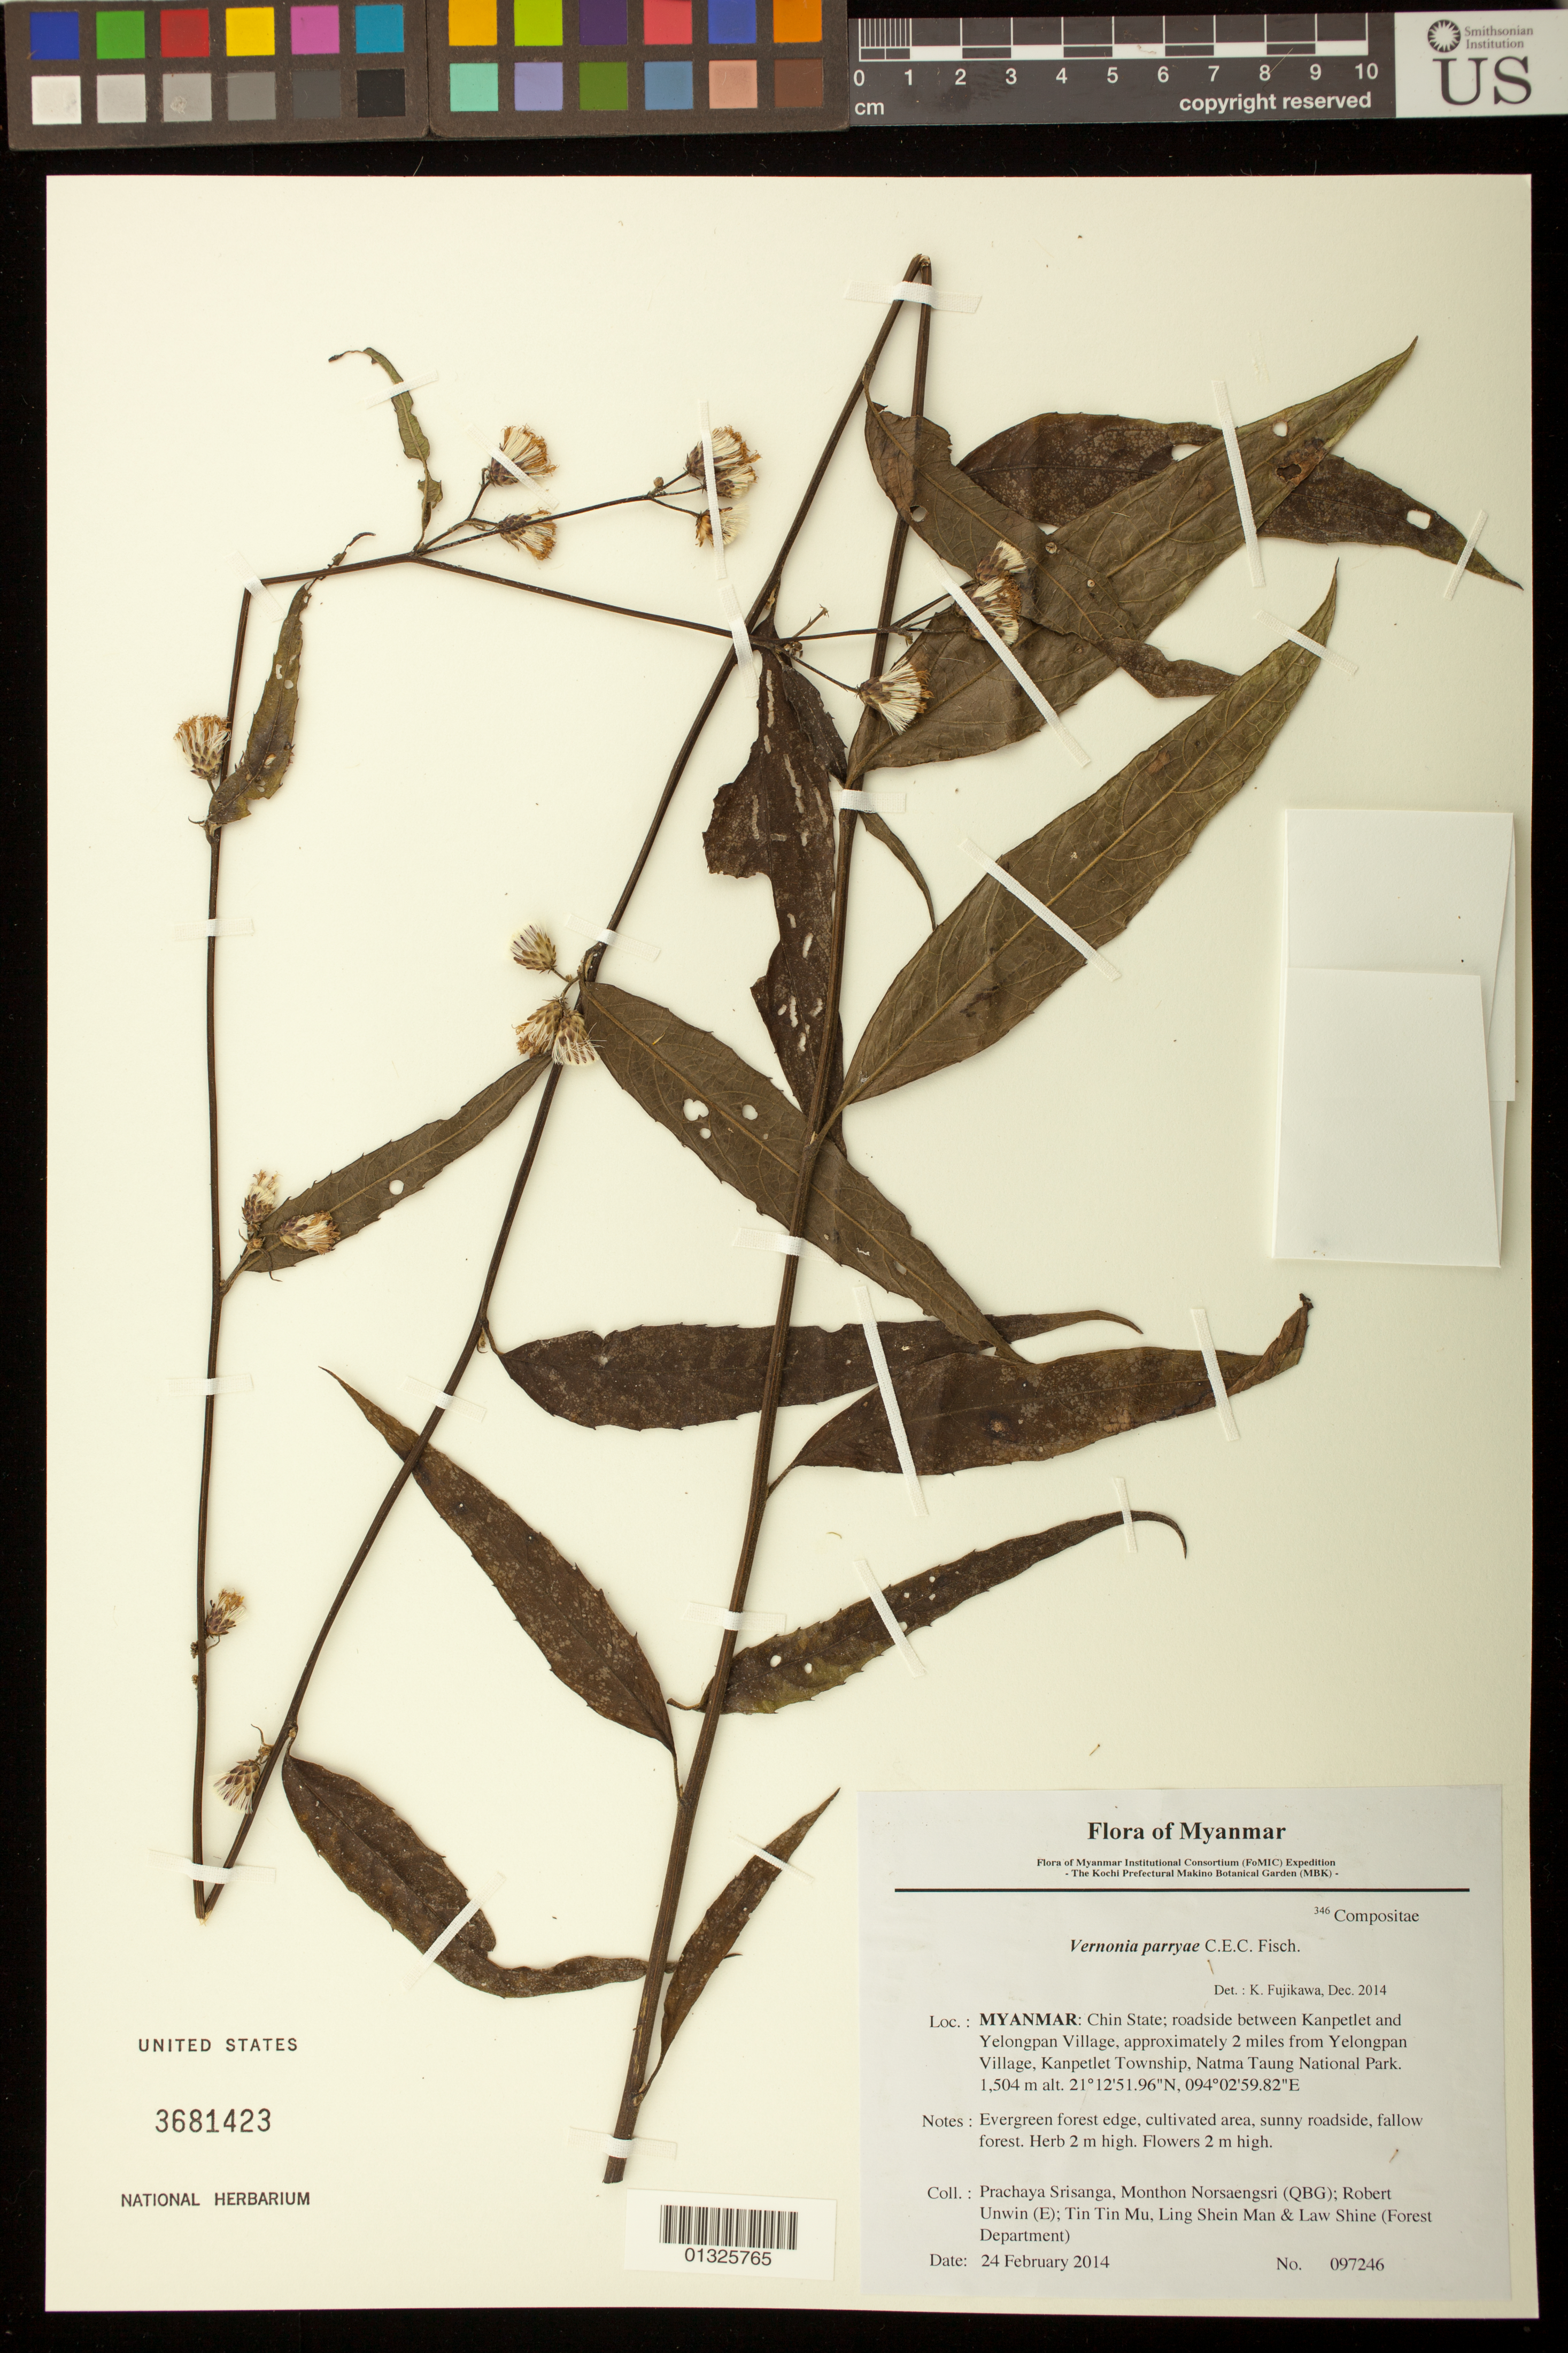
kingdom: Plantae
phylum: Tracheophyta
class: Magnoliopsida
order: Asterales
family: Asteraceae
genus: Acilepis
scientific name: Acilepis sp.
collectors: P. Srisanga, M. Norsaengsri, R. Unwin, Tin Tin Mu, Ling Shein Man & L. Shine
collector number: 97246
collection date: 2014-02-24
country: Myanmar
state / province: Chin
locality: Roadside between Kanpetlet and Yelongpan Village, approximately 2 miles from Yelongpan Village, Kanpetlet Township, Natma Taung National Park.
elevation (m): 1504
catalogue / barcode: US 3681423